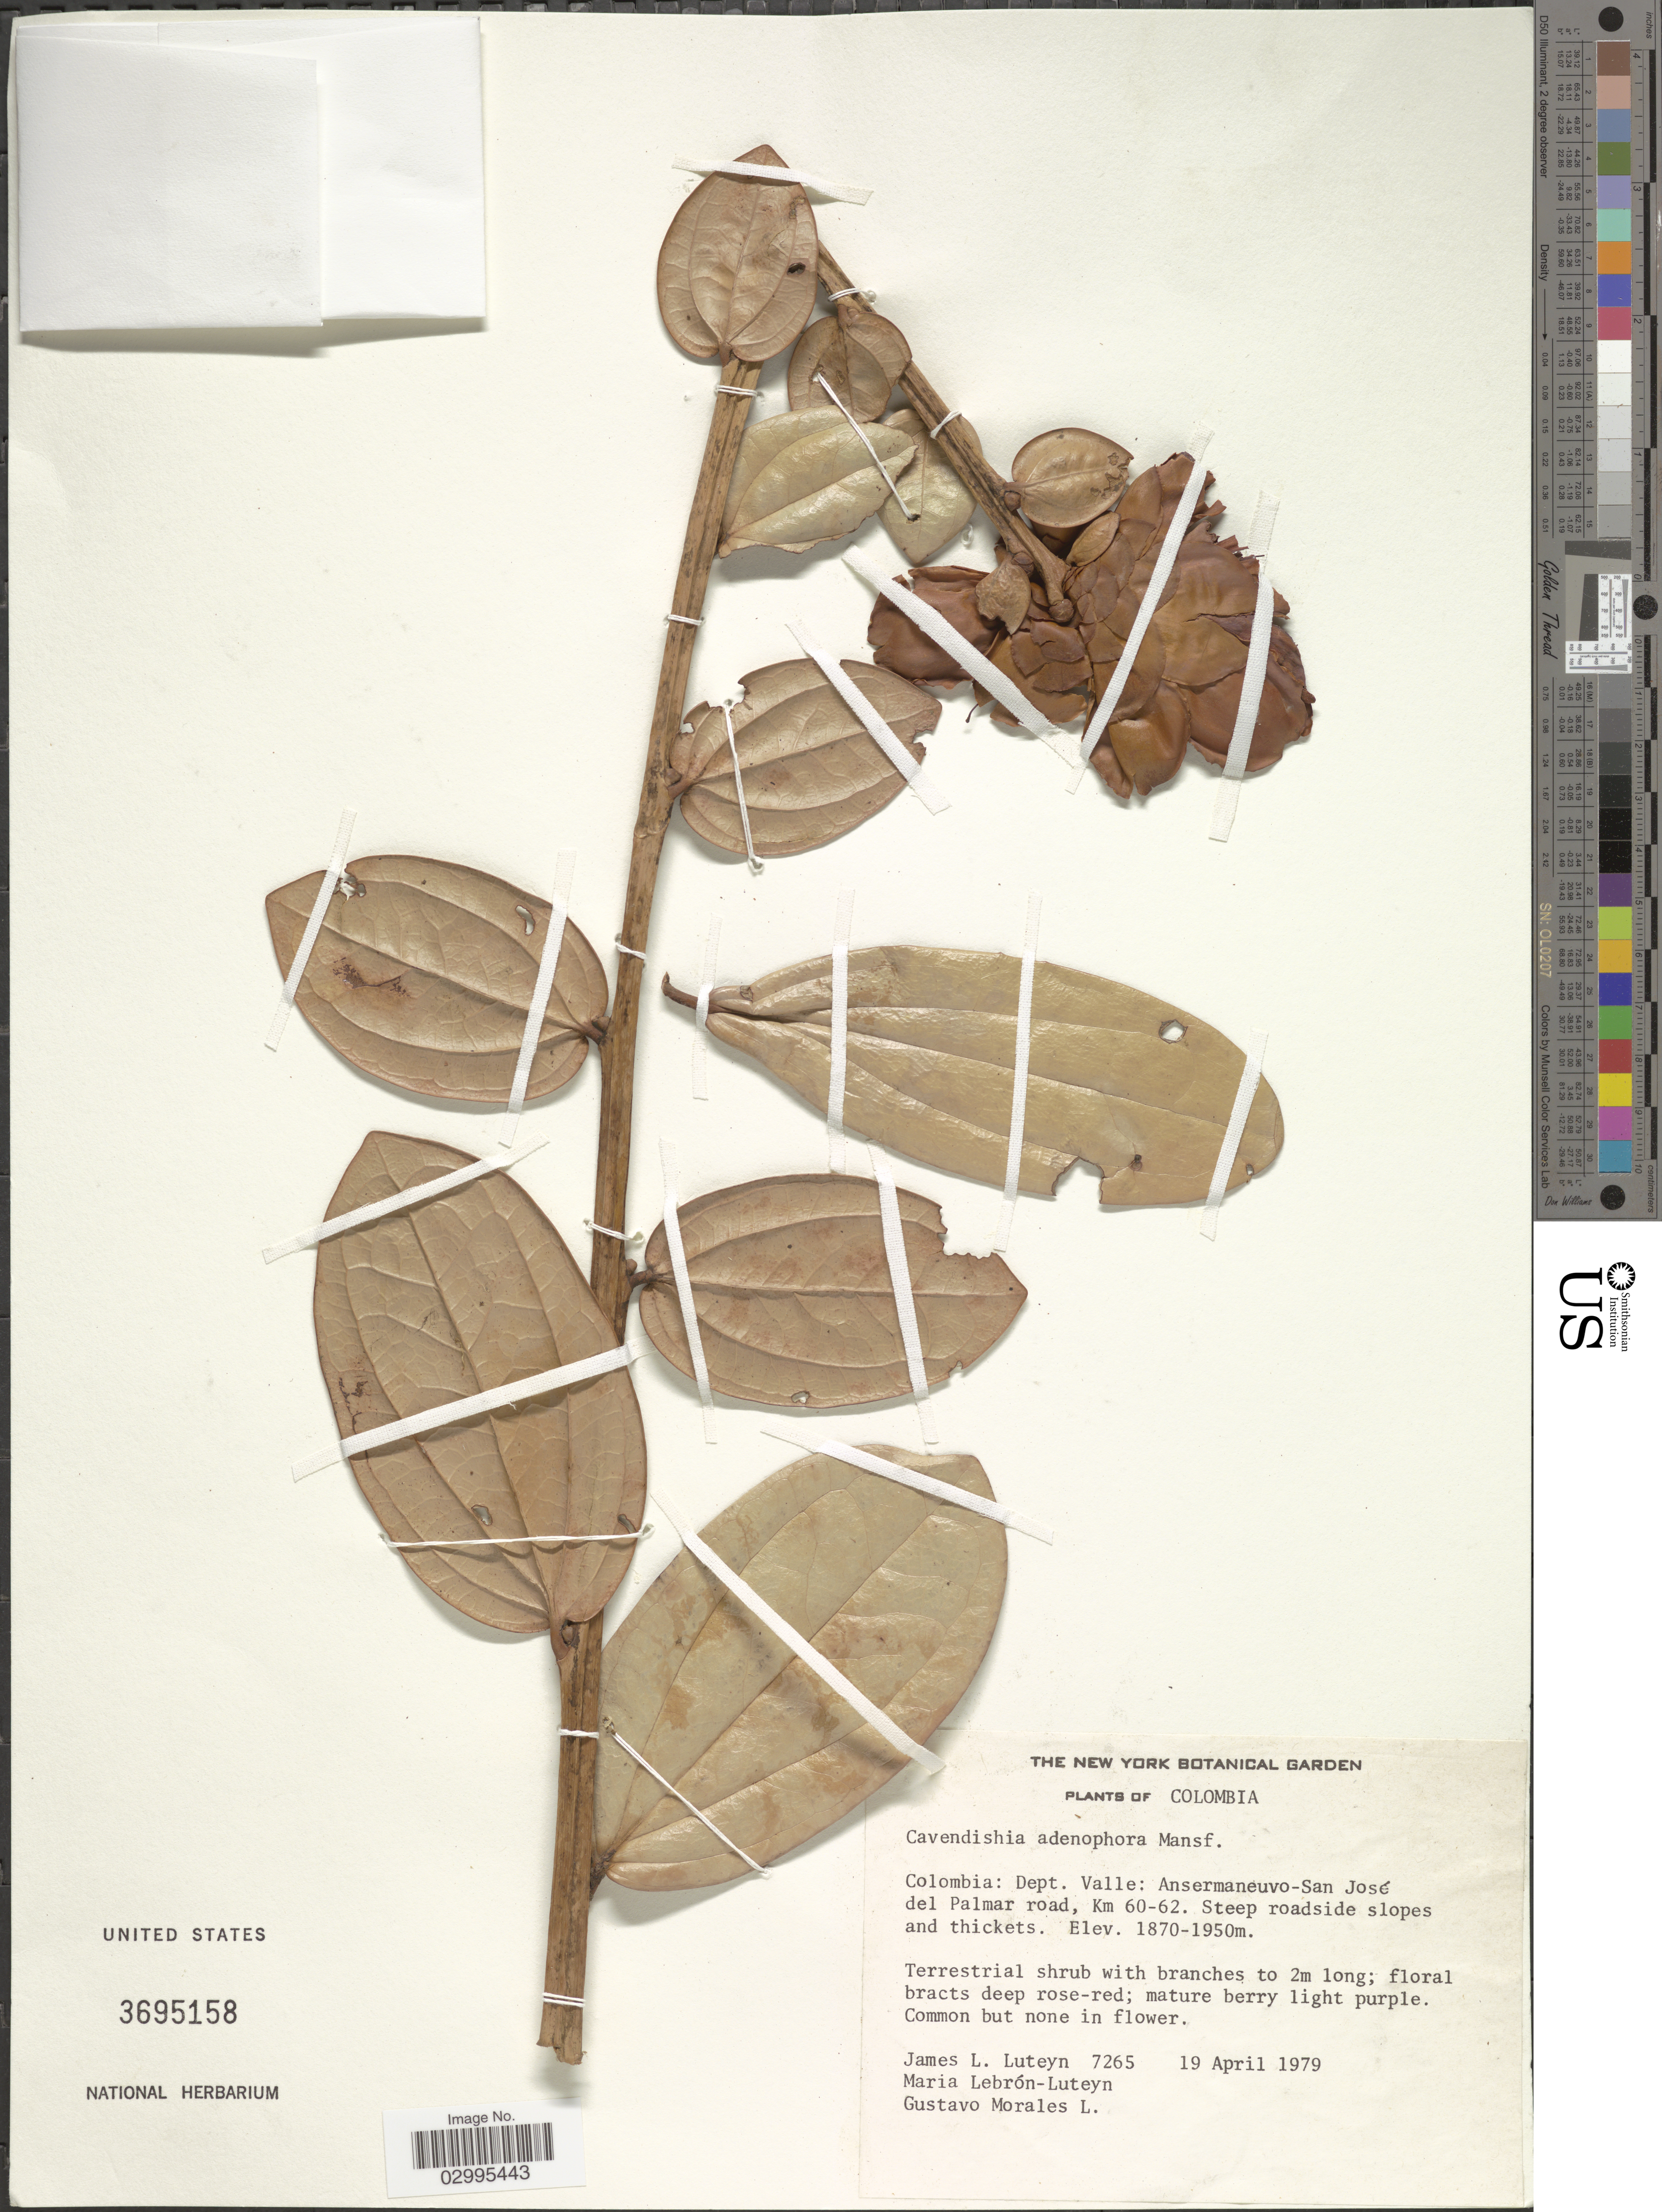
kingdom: Plantae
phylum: Tracheophyta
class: Magnoliopsida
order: Ericales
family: Ericaceae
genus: Cavendishia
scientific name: Cavendishia adenophora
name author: Mansf.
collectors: J. Luteyn, M. L. Lebrón-Luteyn & G. Morales L.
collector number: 7265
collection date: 1979-04-19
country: Colombia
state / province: Valle del Cauca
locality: Dept. Valle: Ansermaneuvo-San José del Plmar road, Km 60-62. Steep roadside slopes and thickets.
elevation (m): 1870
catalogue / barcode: US 3695158